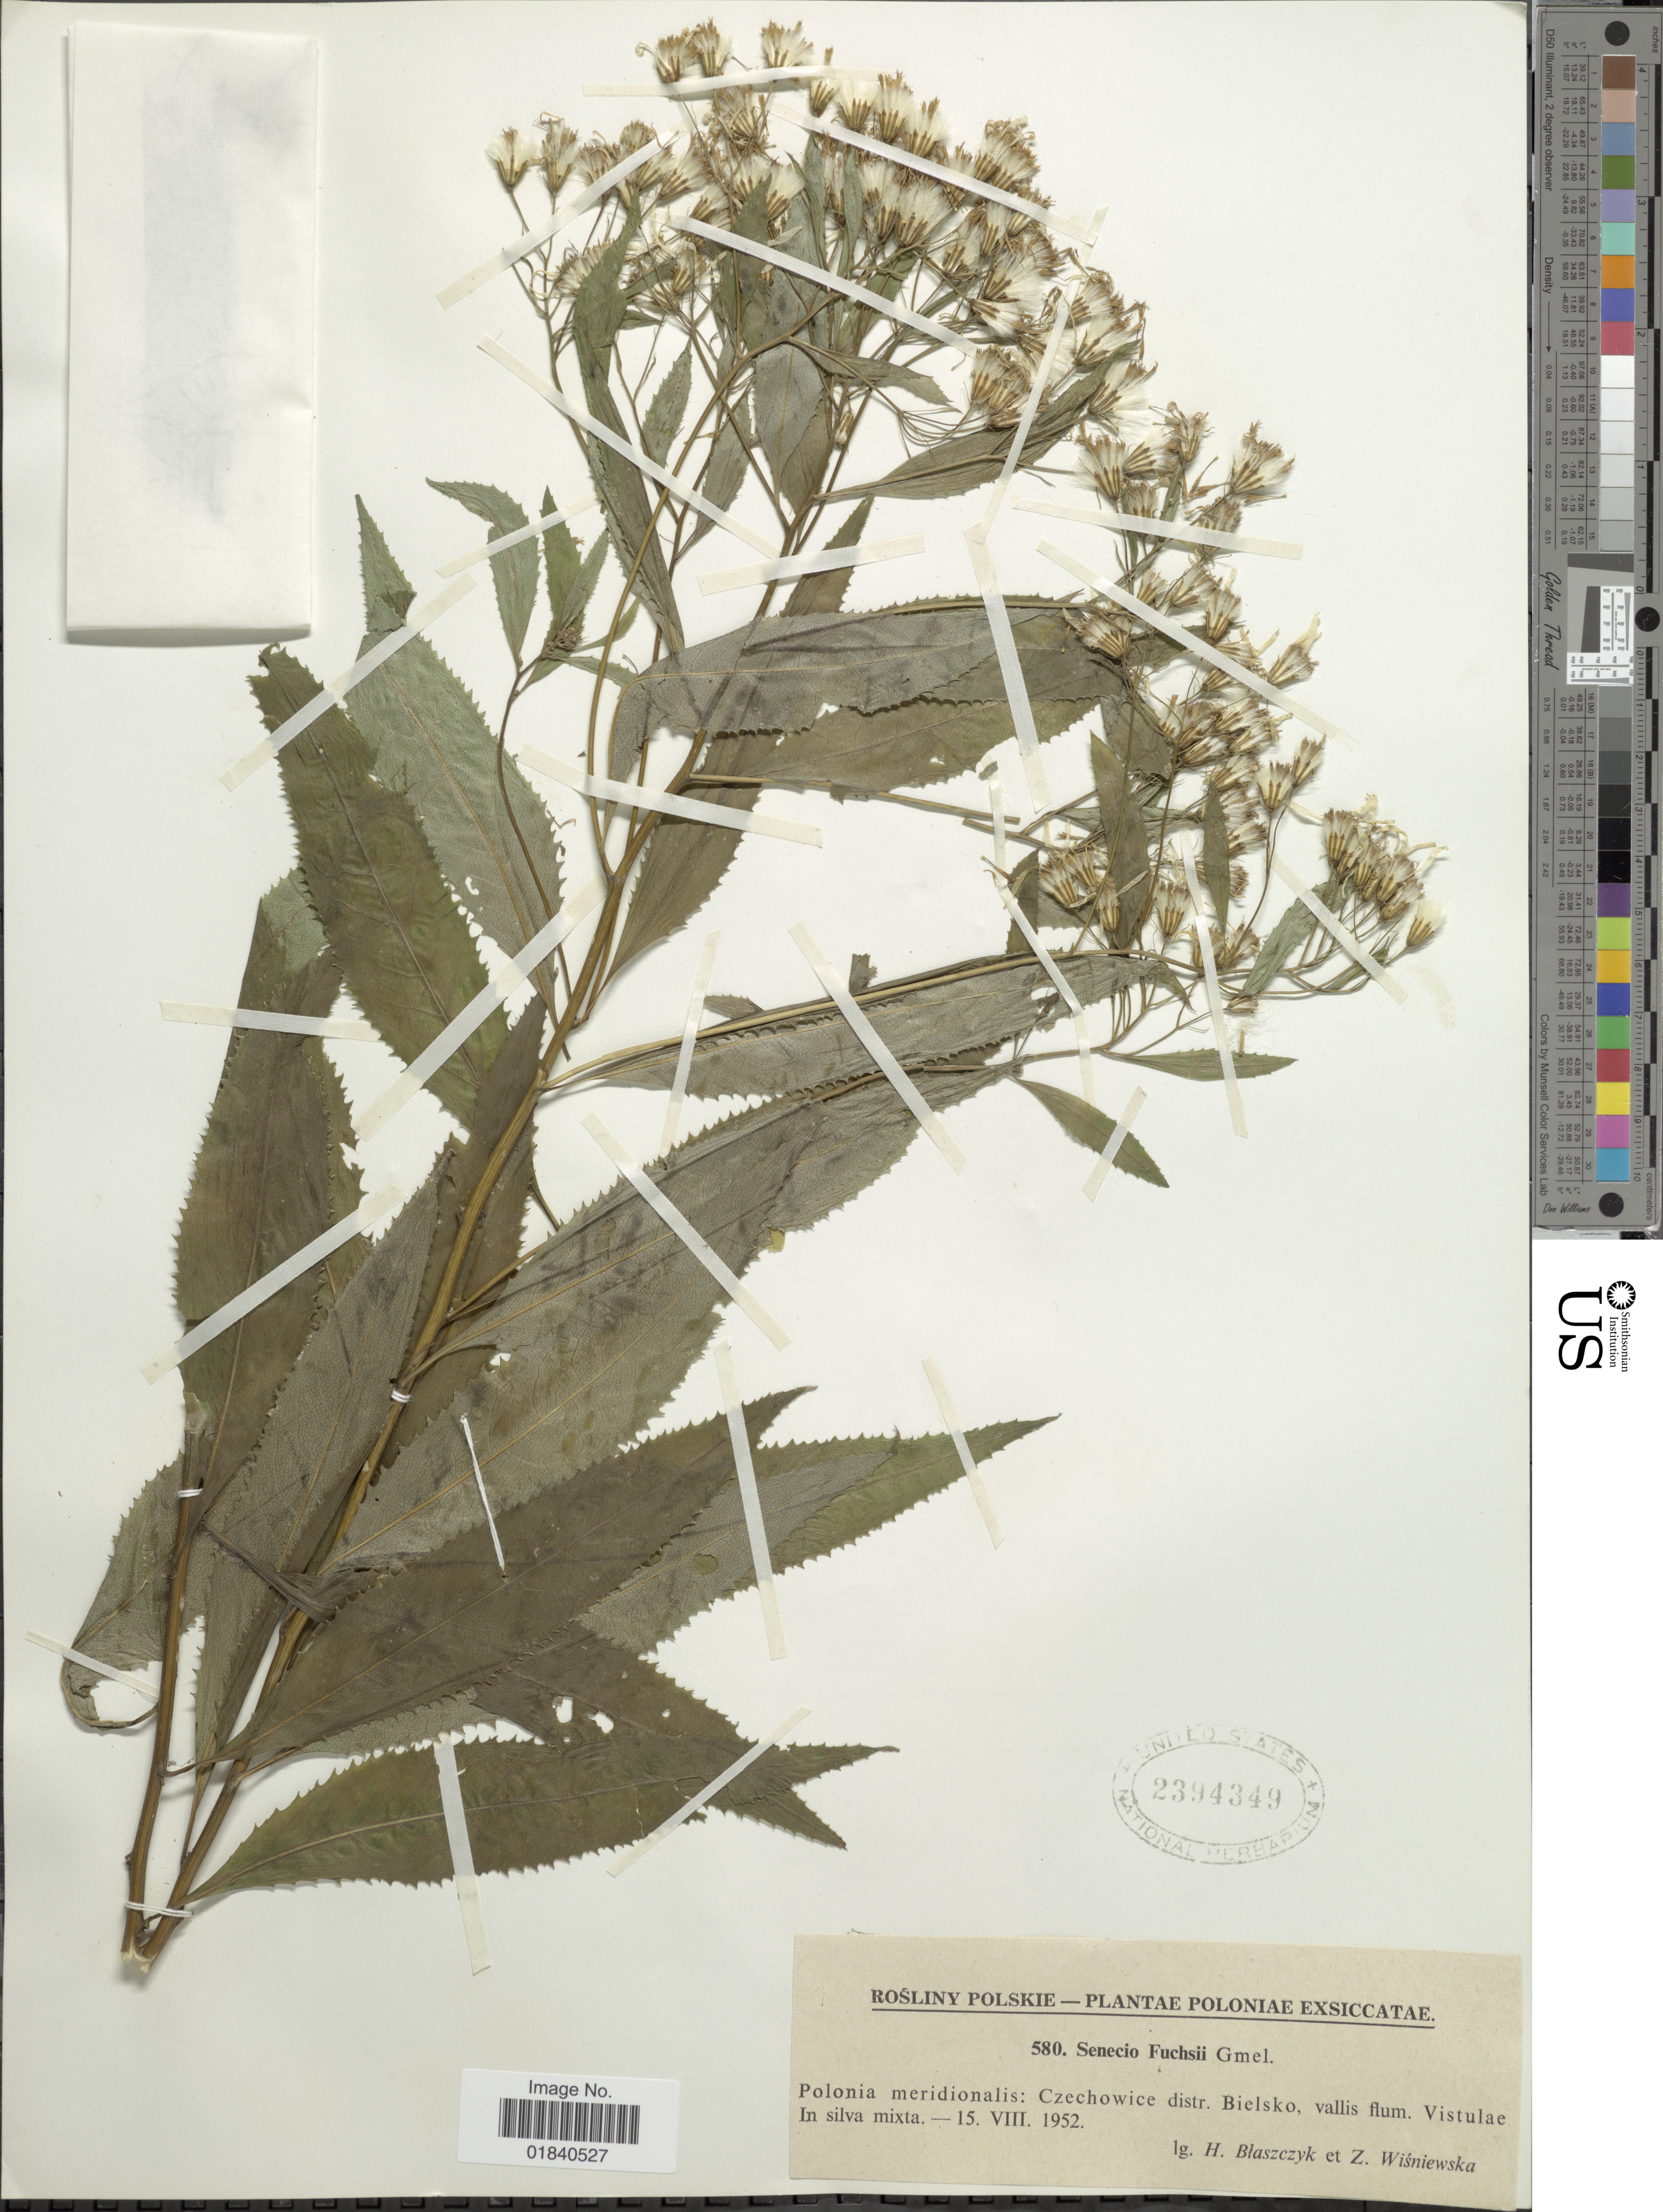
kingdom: Plantae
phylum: Tracheophyta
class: Magnoliopsida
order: Asterales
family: Asteraceae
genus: Senecio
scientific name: Senecio ovatus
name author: (G. Gaertn. et al.) Willd.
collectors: H. Blaszczyk & Z. Wisniewska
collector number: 580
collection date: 1952-08-15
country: Poland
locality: Polonia meridionalis: Czechowice distr. Bielsko, vallis flum. Vistulae. In silva mixta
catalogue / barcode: US 2394349